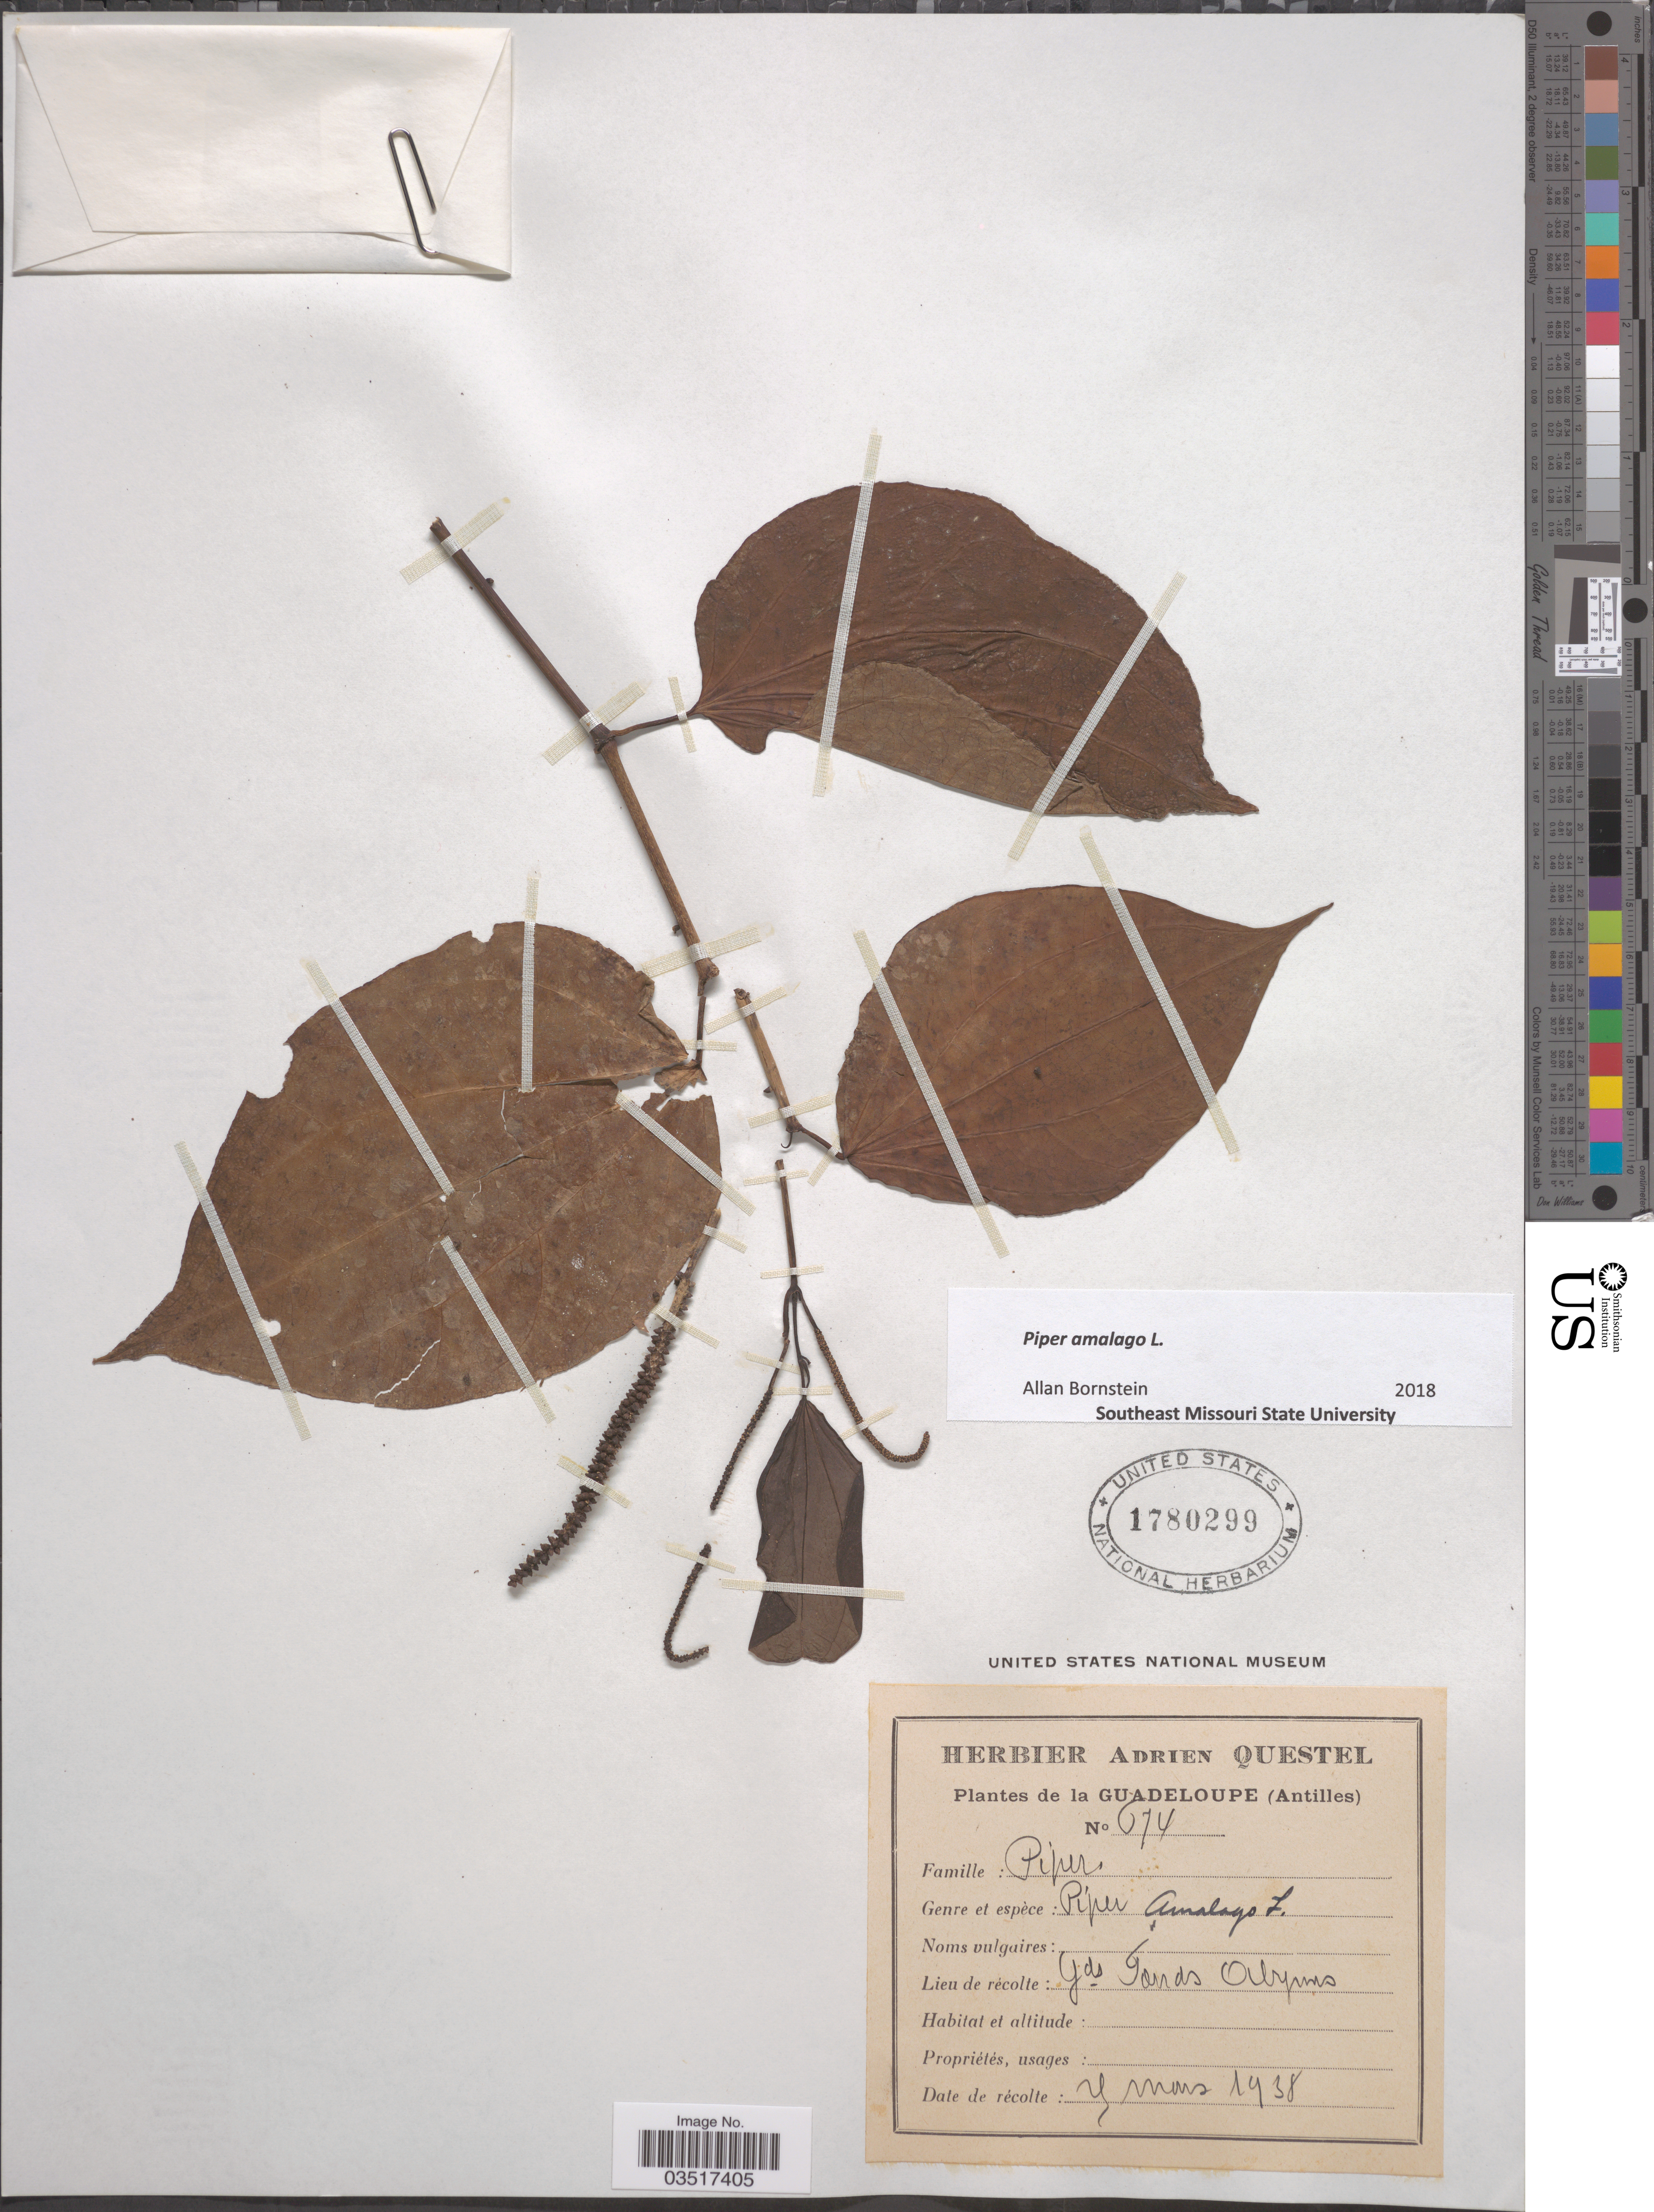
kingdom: Plantae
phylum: Tracheophyta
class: Magnoliopsida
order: Piperales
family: Piperaceae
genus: Piper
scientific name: Piper amalago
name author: L.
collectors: A. Questel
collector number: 674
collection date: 1938-03-29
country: Guadeloupe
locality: Grands-Fonds Abymes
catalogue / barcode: US 1780299